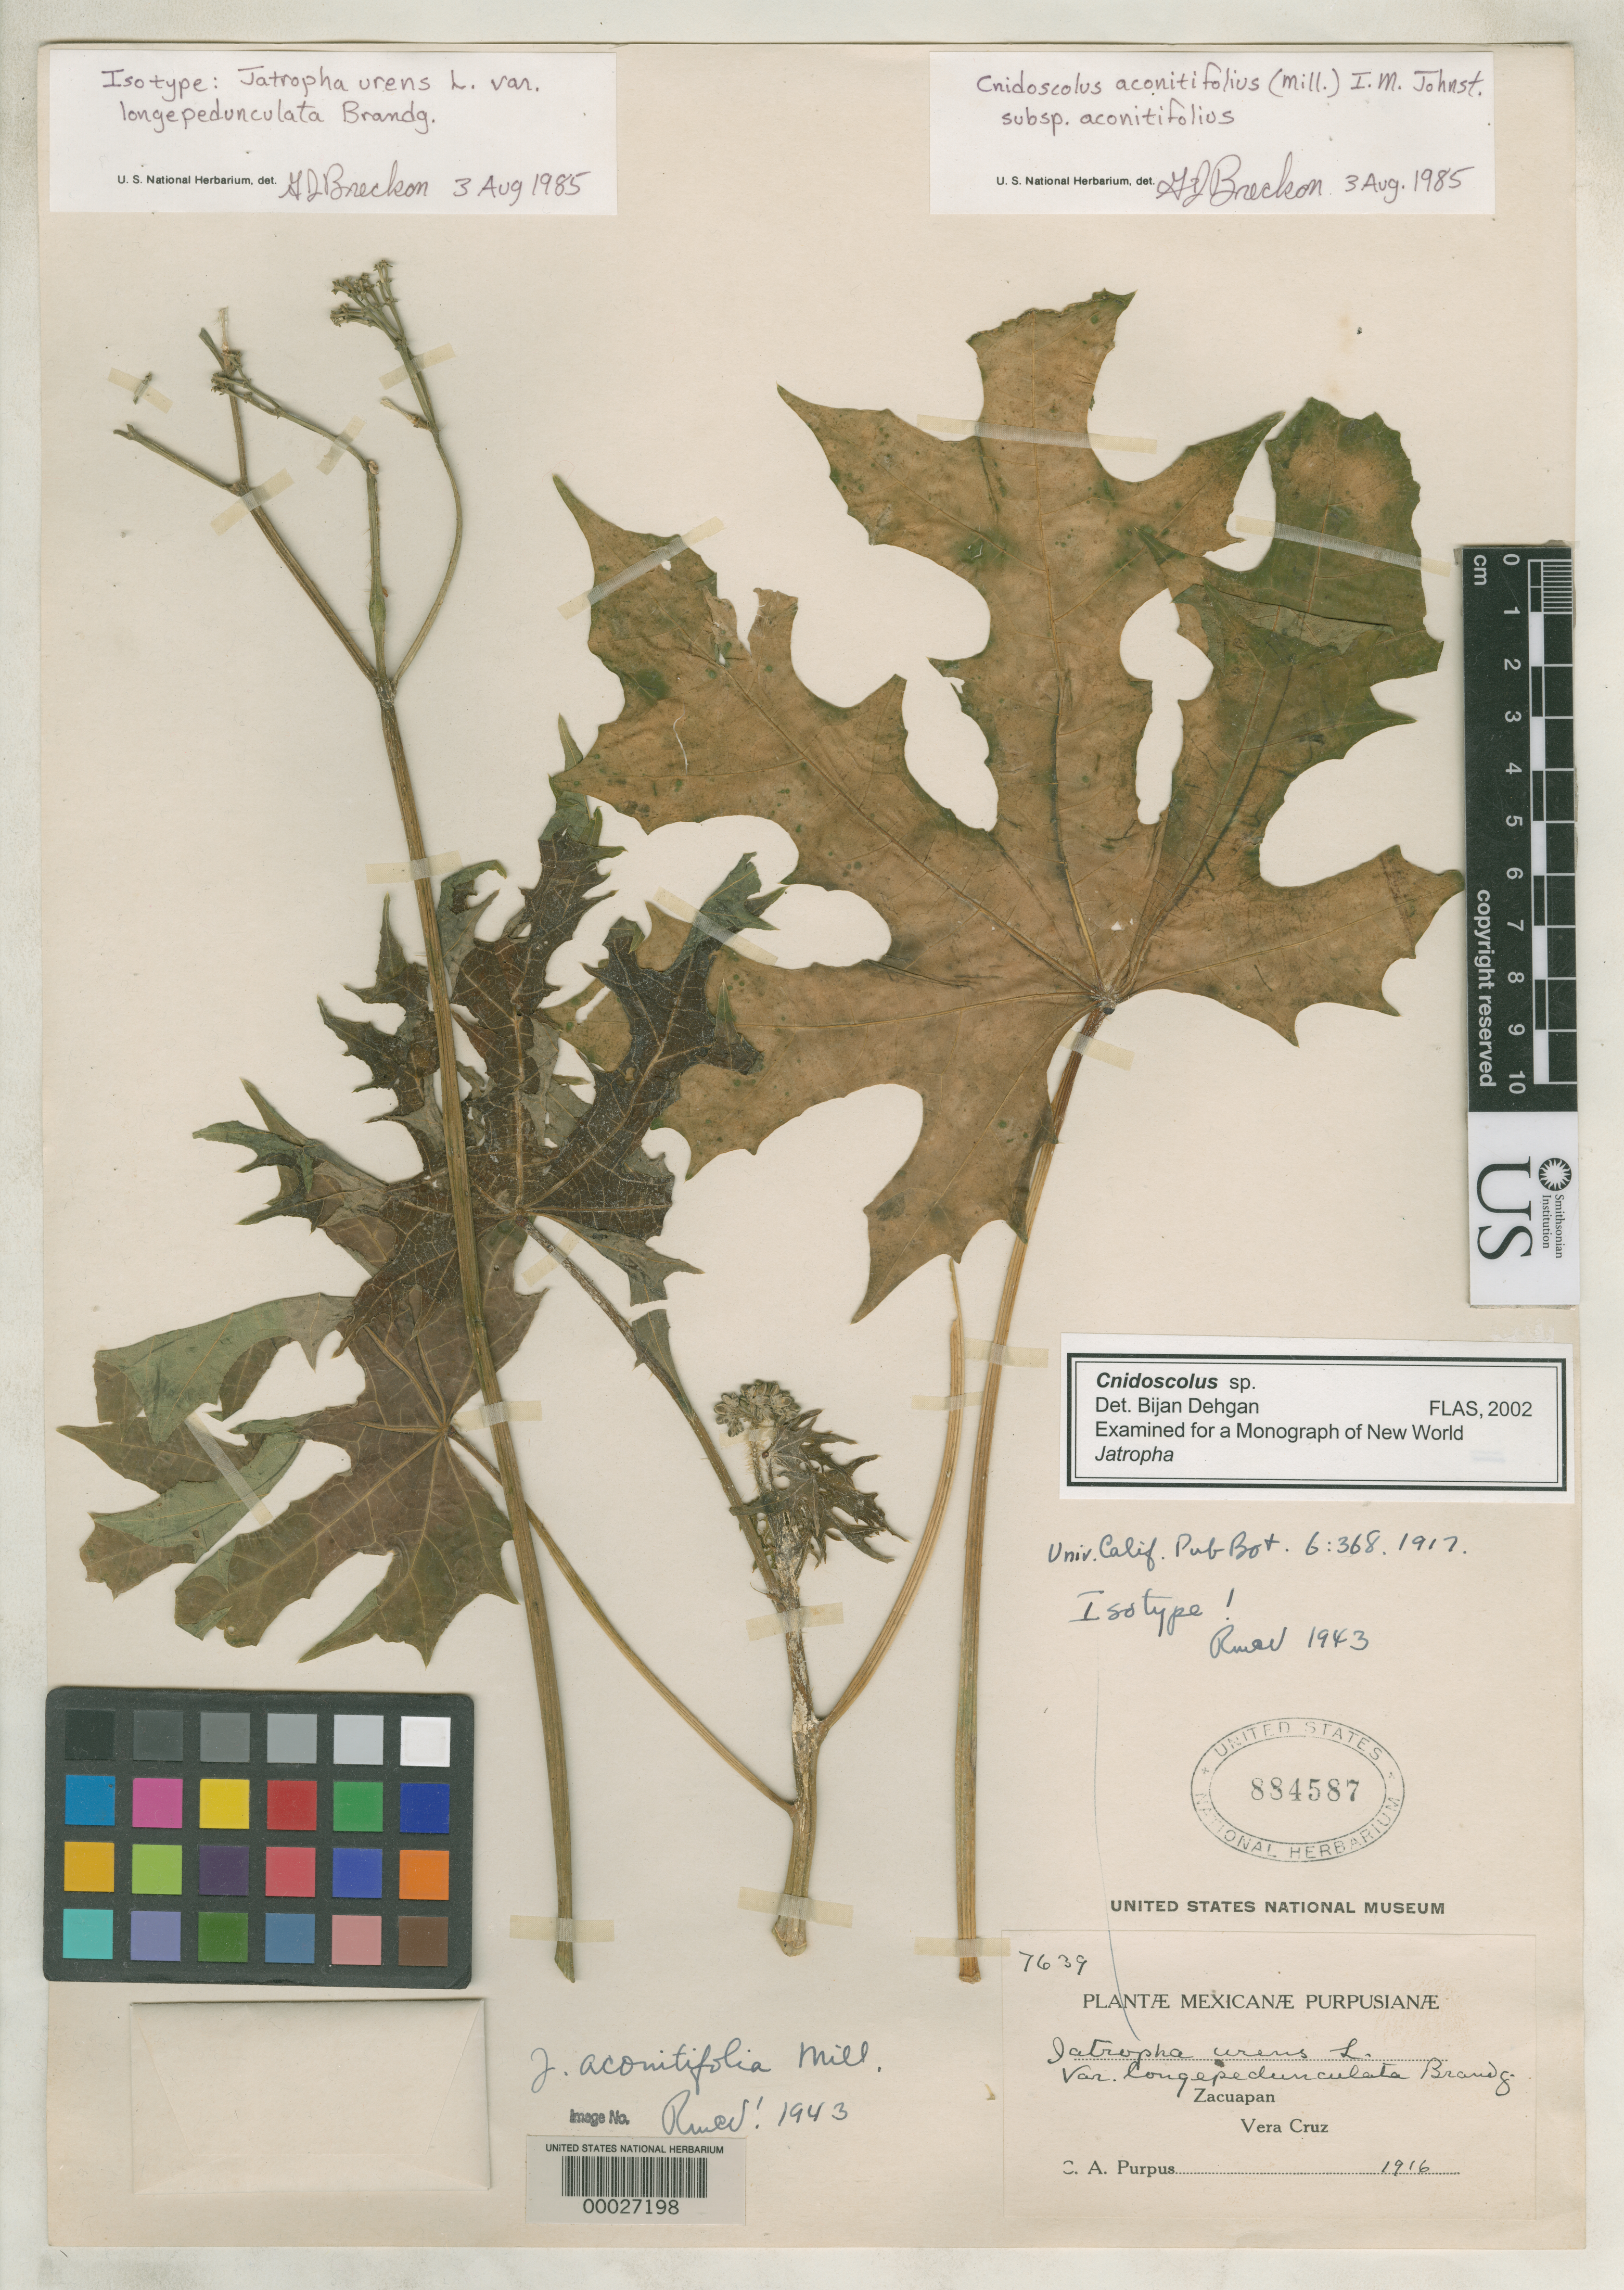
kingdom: Plantae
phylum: Tracheophyta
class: Magnoliopsida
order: Malpighiales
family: Euphorbiaceae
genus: Jatropha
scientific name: Jatropha urens var. longepedunculata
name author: Brandegee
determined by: Breckon, G. J.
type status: Isotype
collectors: C. A. Purpus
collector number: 7639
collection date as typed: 1916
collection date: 1916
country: Mexico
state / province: Veracruz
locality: Zacuapan, Vera Cruz.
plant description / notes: Annotated by Dehgan (2002) as "Cnidoscolus sp."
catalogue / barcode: US 884587